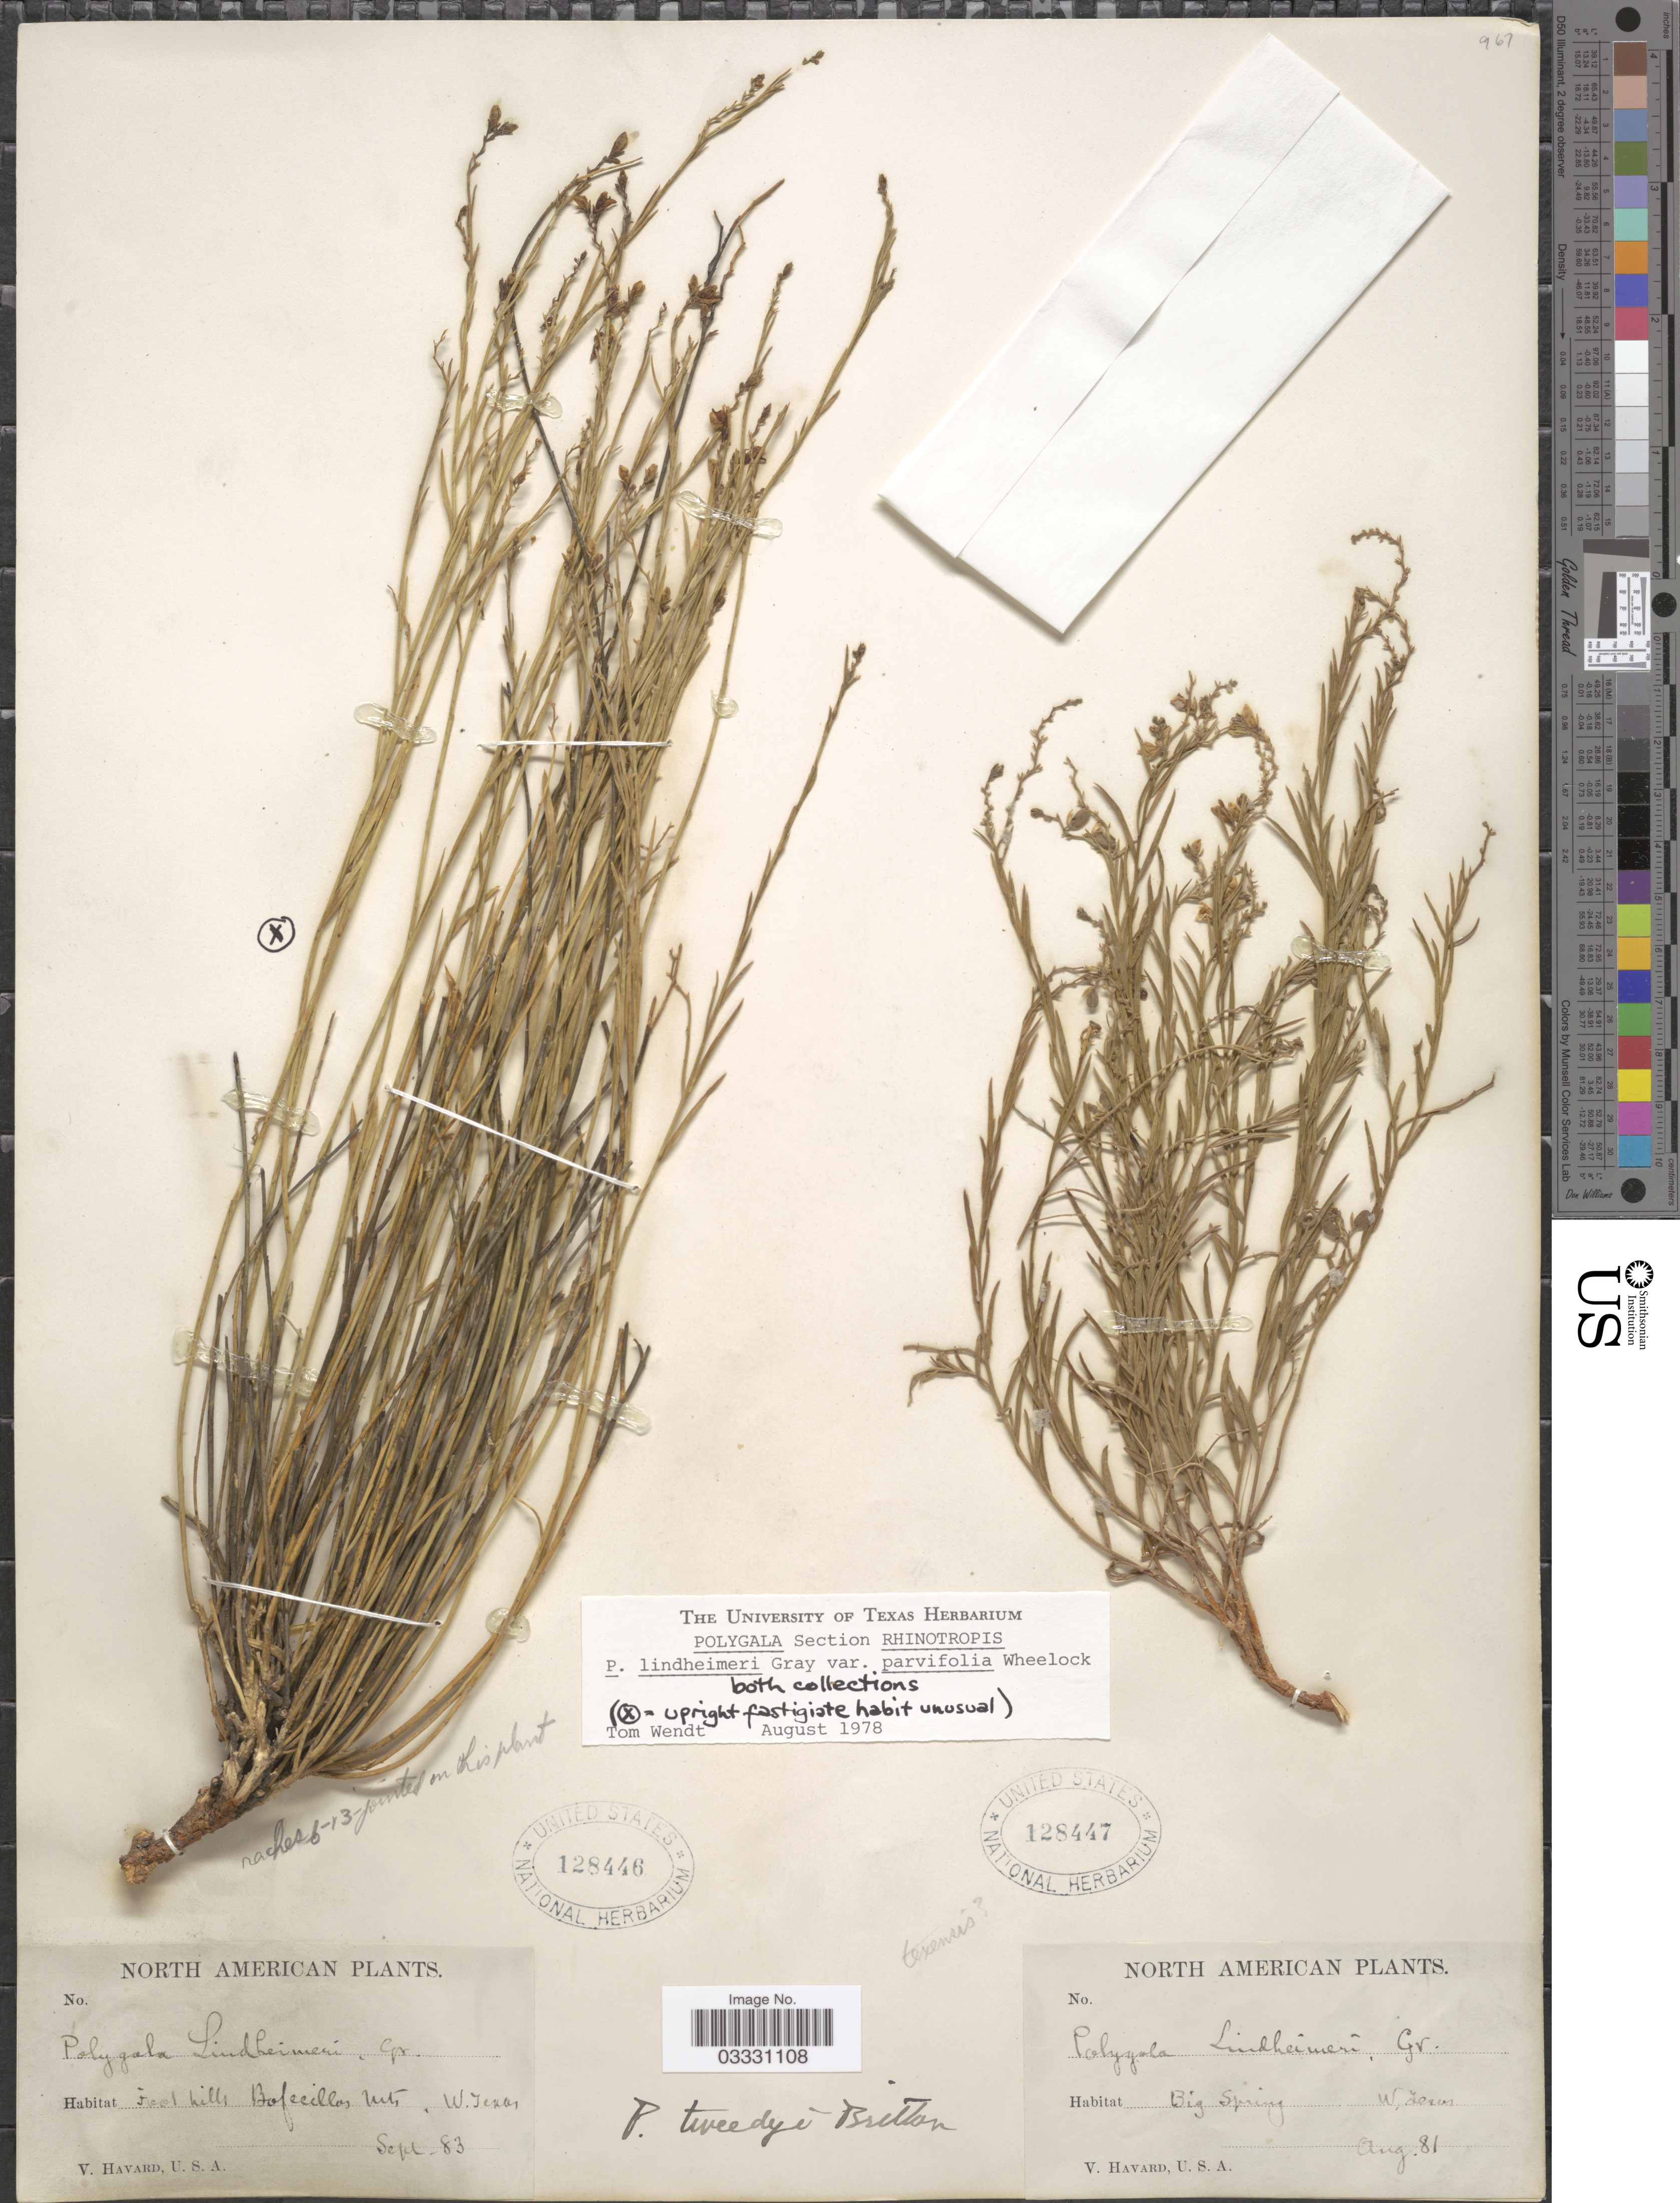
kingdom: Plantae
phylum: Tracheophyta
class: Magnoliopsida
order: Fabales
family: Polygalaceae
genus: Rhinotropis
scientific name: Rhinotropis lindheimeri var. parvifolia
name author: (Wheelock) J.R. Abbott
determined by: Strong, Mark T., (BOT), Smithsonian Institution - National Museum of Natural History (UNITED STATES)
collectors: V. Havard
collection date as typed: Transcribed d/m/y: /9/83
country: United States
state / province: Texas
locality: Foothills Bofecillos Mts., W. Texas.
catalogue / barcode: US 128446